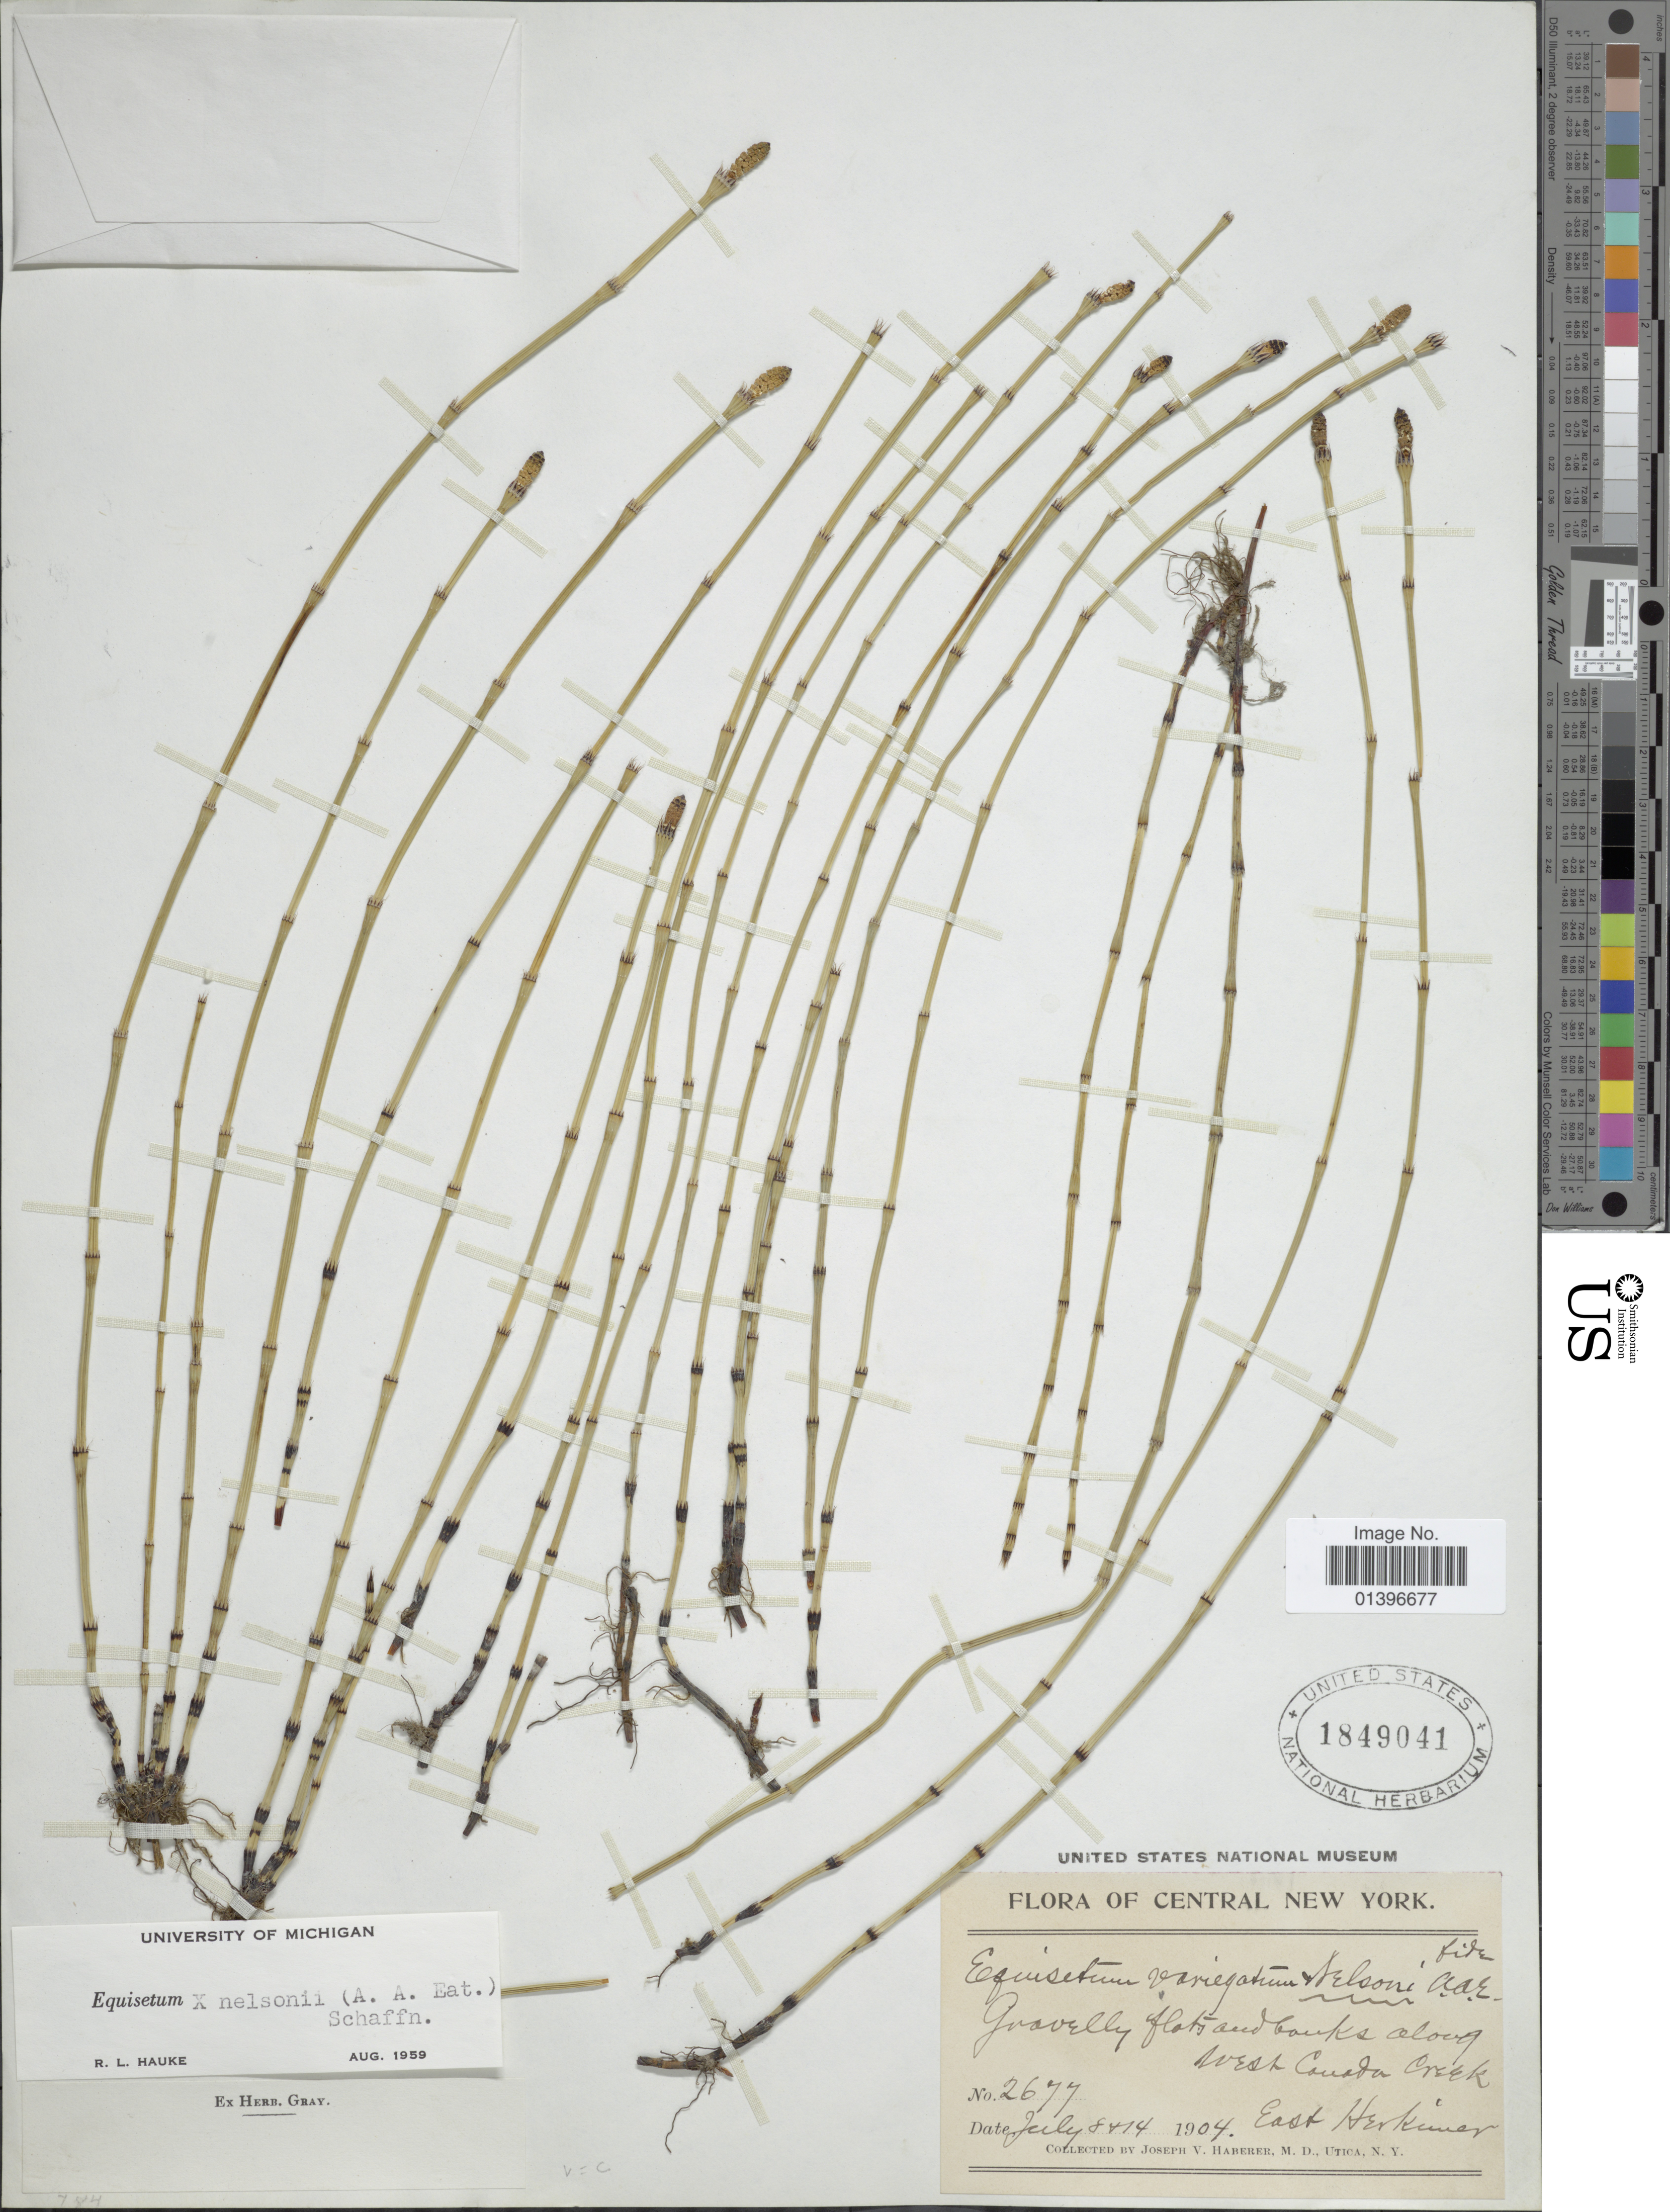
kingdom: Plantae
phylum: Tracheophyta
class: Polypodiopsida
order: Equisetales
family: Equisetaceae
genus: Equisetum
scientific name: Equisetum x nelsonii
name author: (A.A. Eaton) J.H. Schaffn.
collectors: J. V. Haberer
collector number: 2677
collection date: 1904-07-08/1904-07-14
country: United States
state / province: New York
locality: Central New York, Gravelly flats and banks along west Canada Creek, East Herkimer.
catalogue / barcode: US 1849041